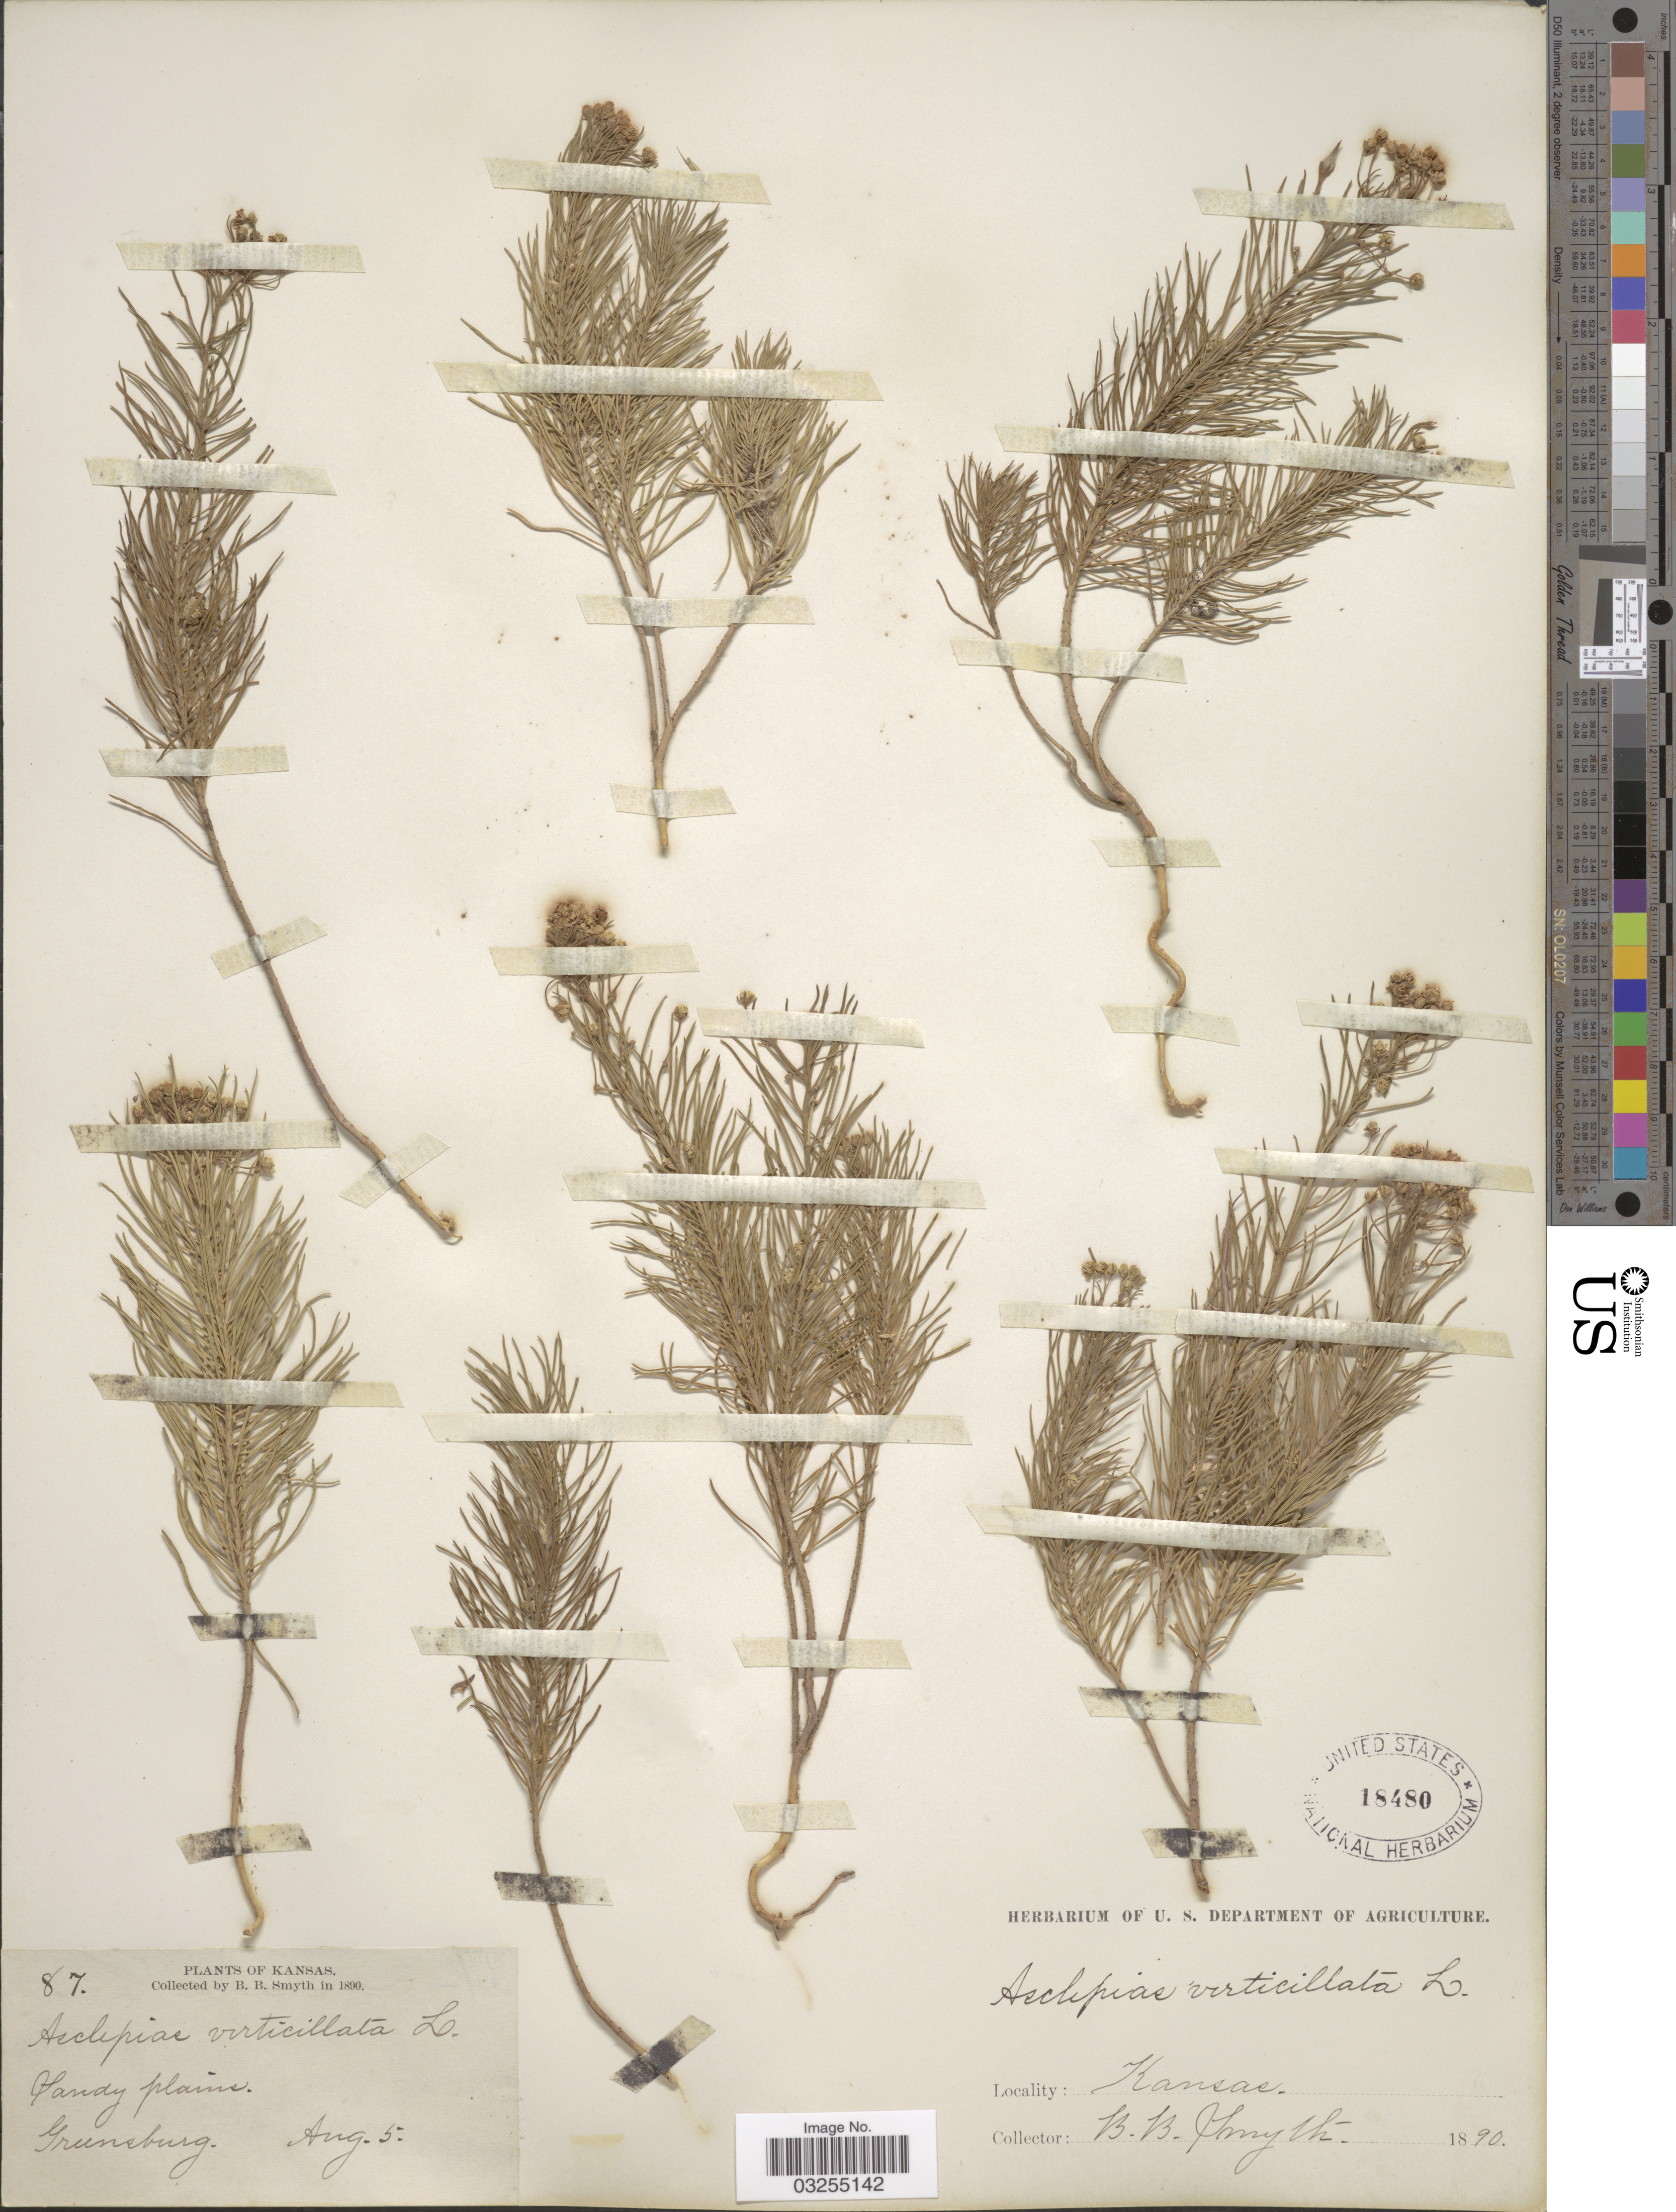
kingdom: Plantae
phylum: Tracheophyta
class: Magnoliopsida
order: Gentianales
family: Apocynaceae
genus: Asclepias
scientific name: Asclepias pumila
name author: (A. Gray) Vail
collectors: B. Smyth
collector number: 87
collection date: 1890-08-08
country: United States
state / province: Kansas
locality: Greensburg.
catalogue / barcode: US 18480